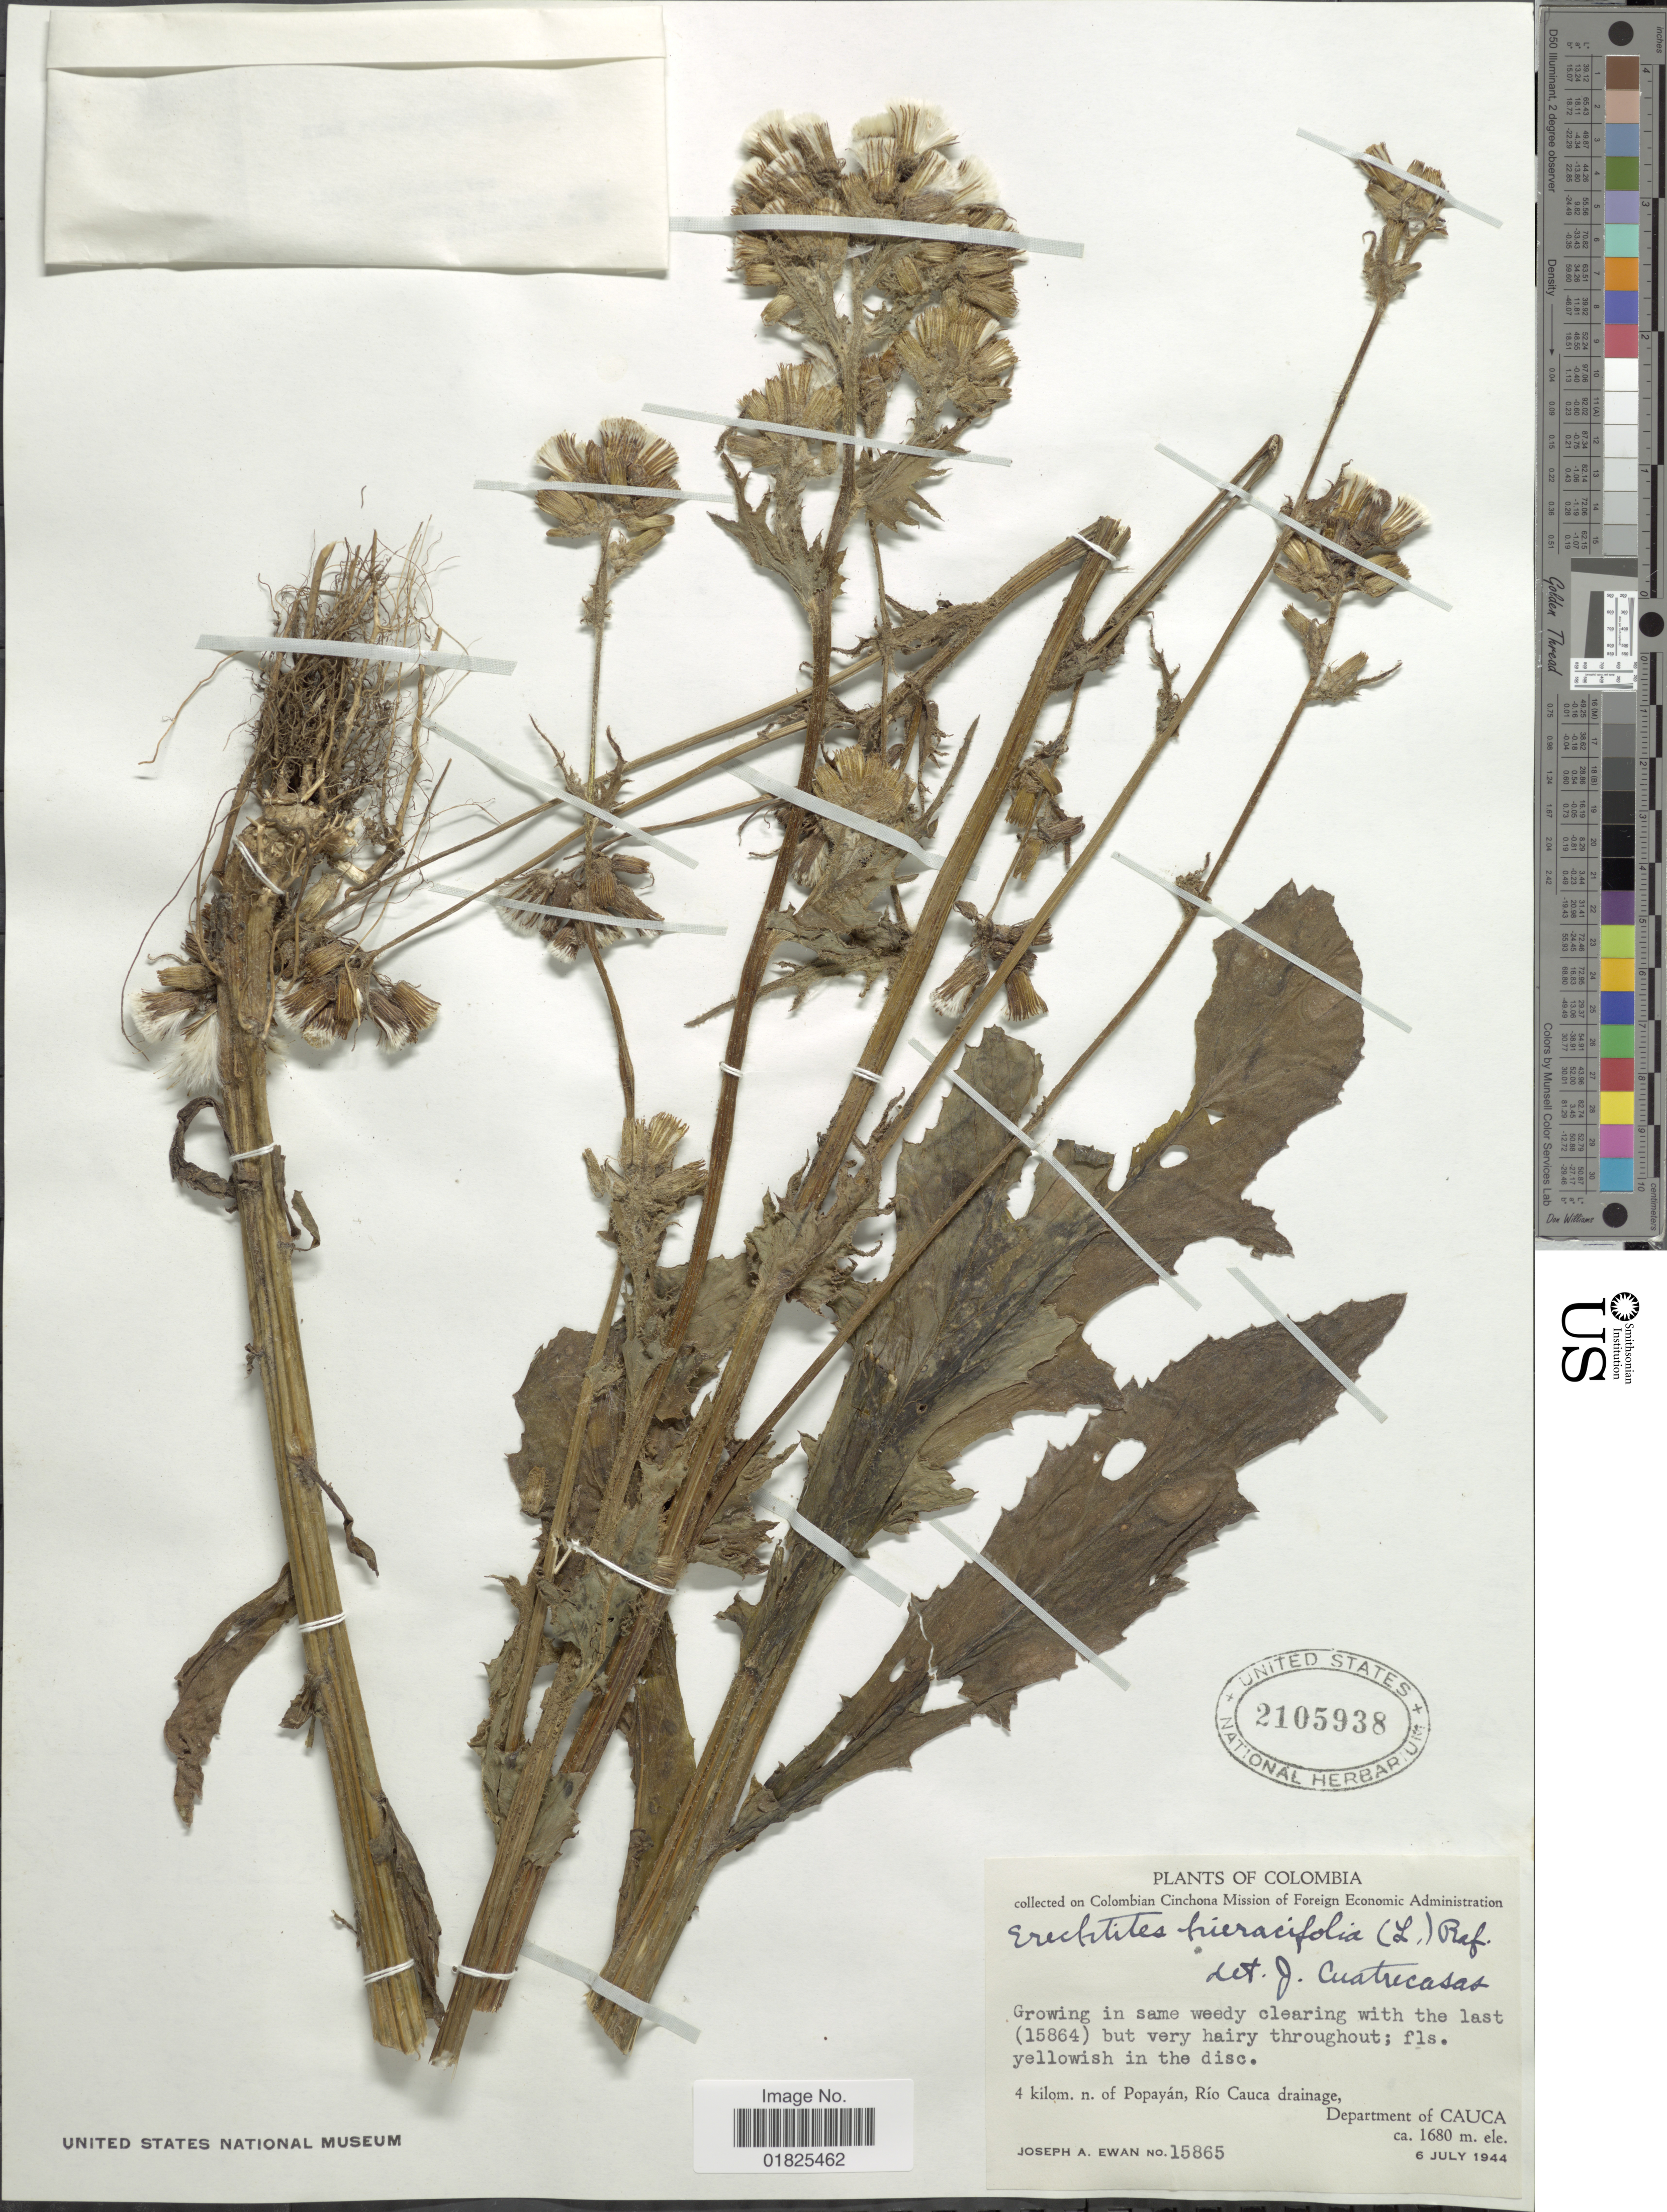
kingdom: Plantae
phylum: Tracheophyta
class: Magnoliopsida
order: Asterales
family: Asteraceae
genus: Erechtites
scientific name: Erechtites hieraciifolius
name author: (L.) Raf. ex DC.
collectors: J. A. Ewan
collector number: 15865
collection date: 1944-07-06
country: Colombia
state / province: Cauca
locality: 4 kilom. n. of Popayan, Rio Cauca drainage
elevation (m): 1680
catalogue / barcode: US 2105938